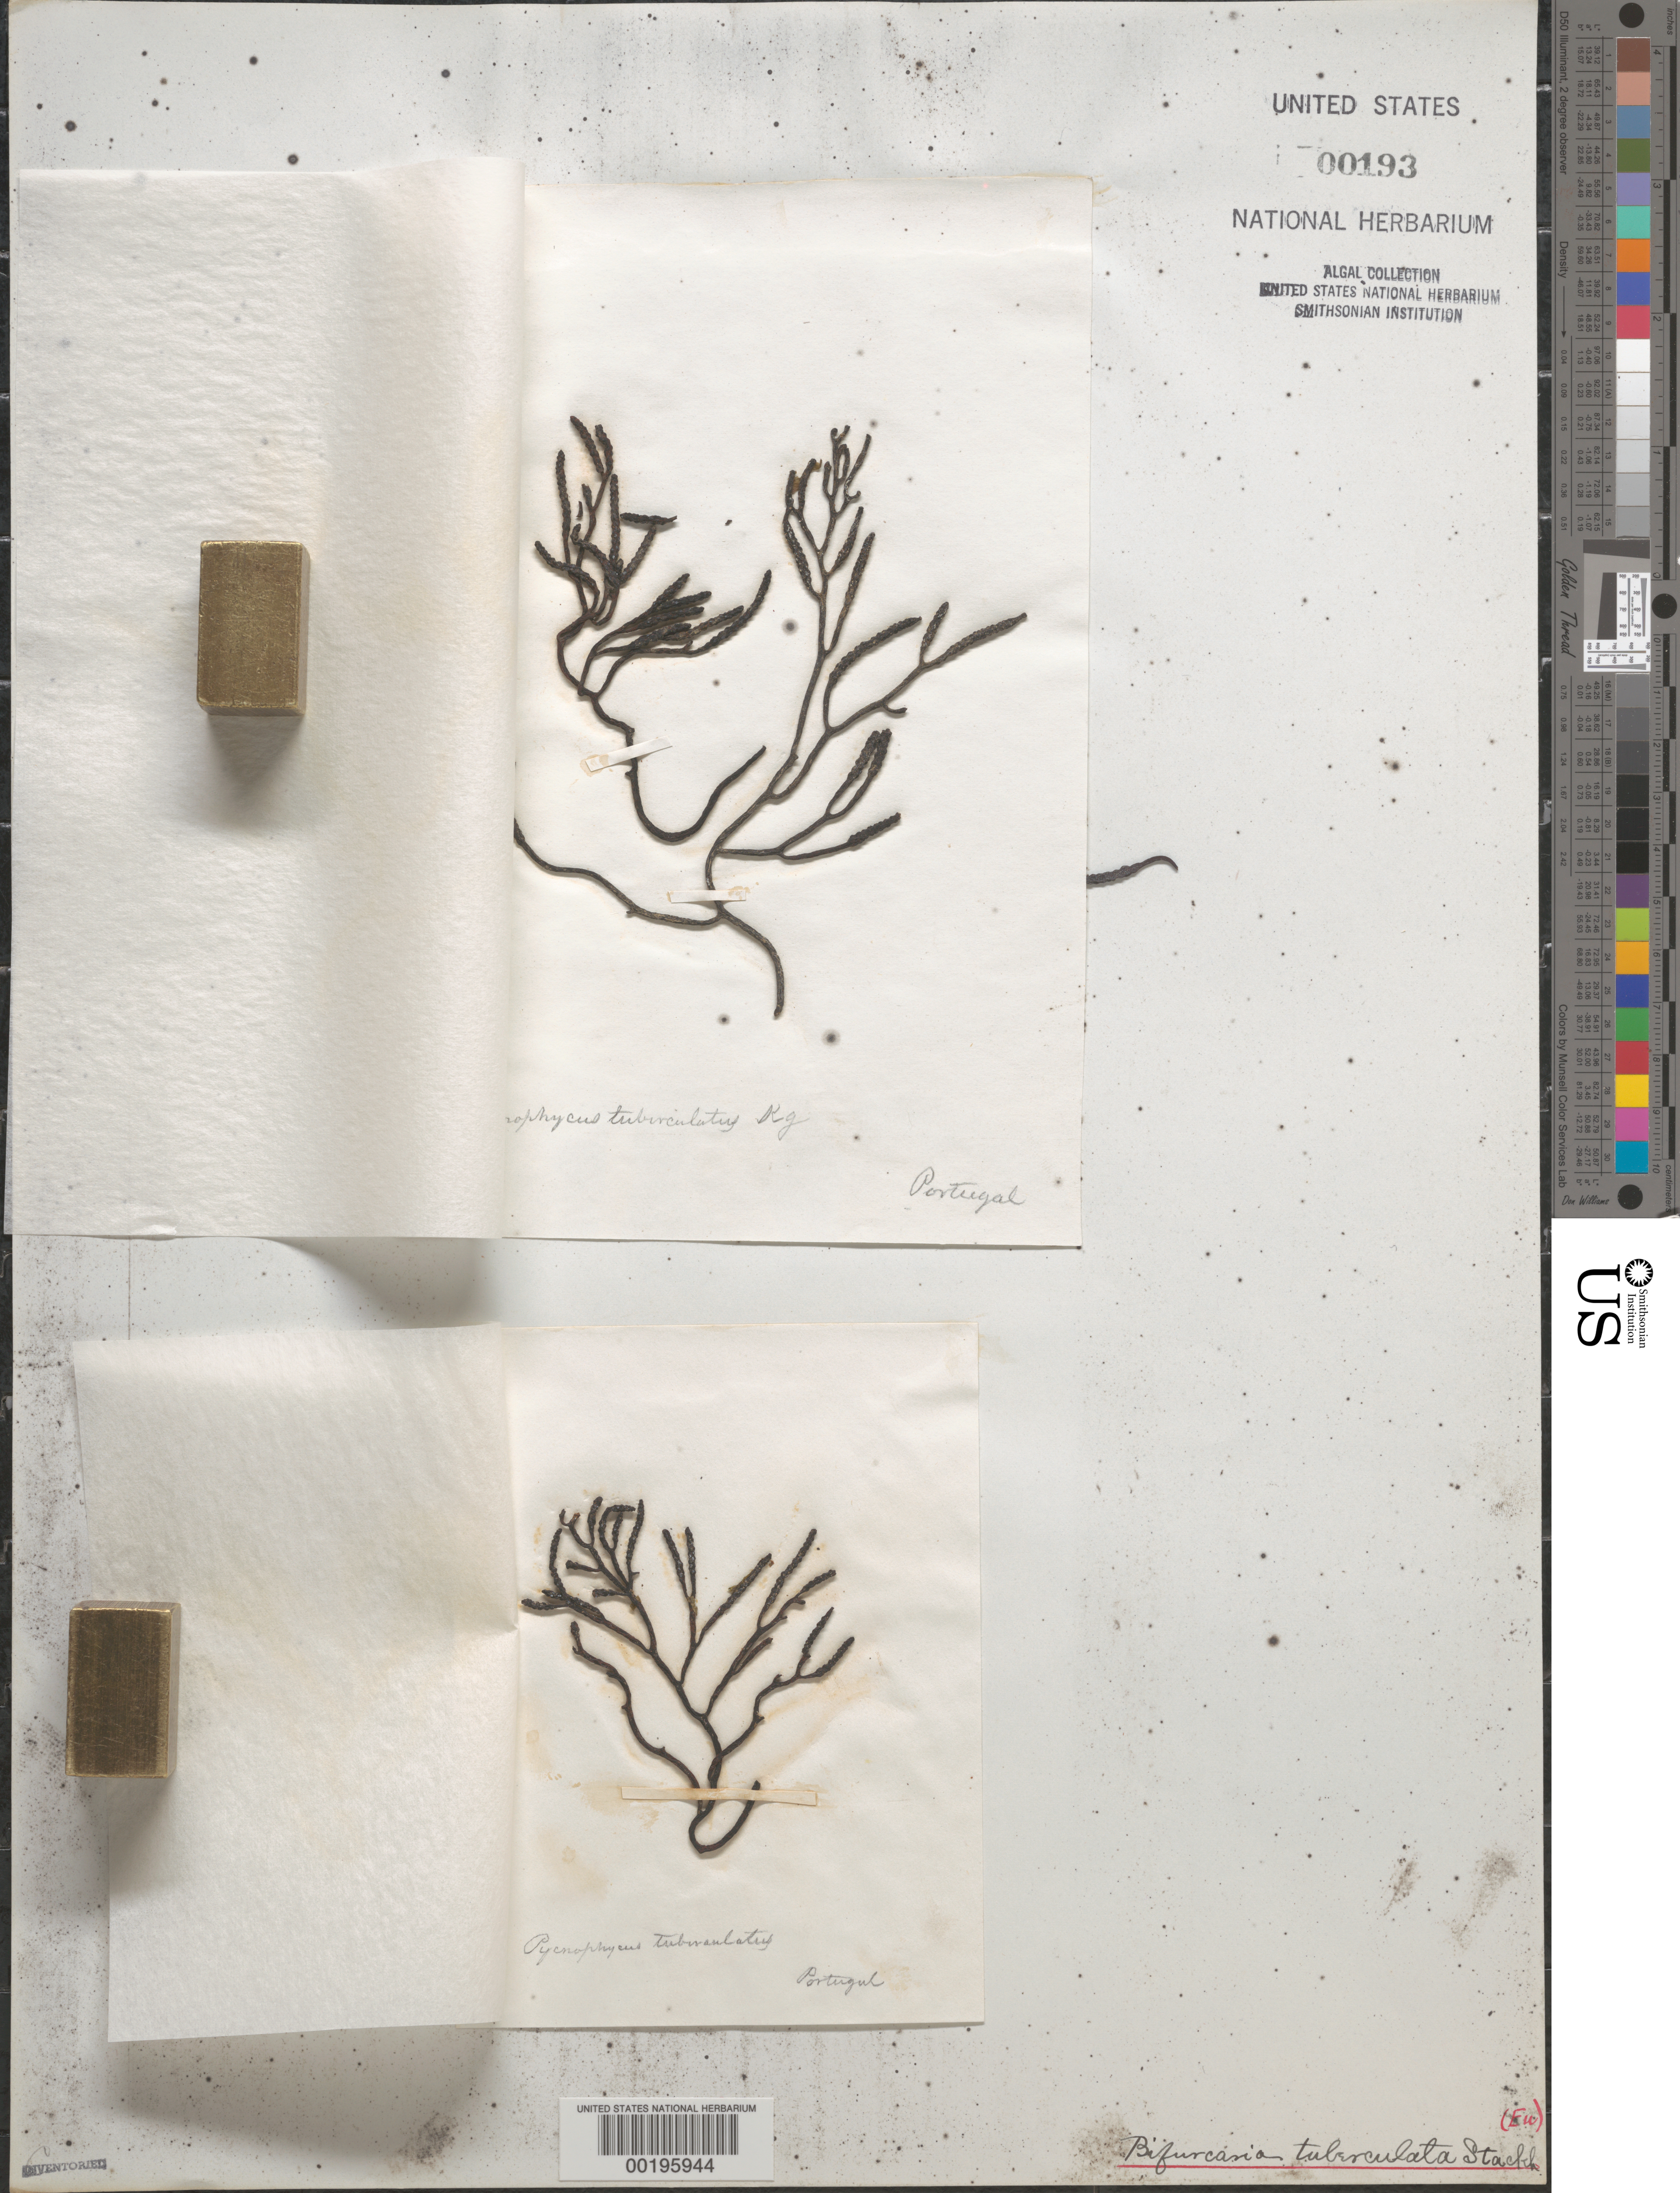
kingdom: Chromista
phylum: Ochrophyta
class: Phaeophyceae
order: Fucales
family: Sargassaceae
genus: Bifurcaria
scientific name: Bifurcaria bifurcata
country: Portugal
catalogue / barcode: US 193